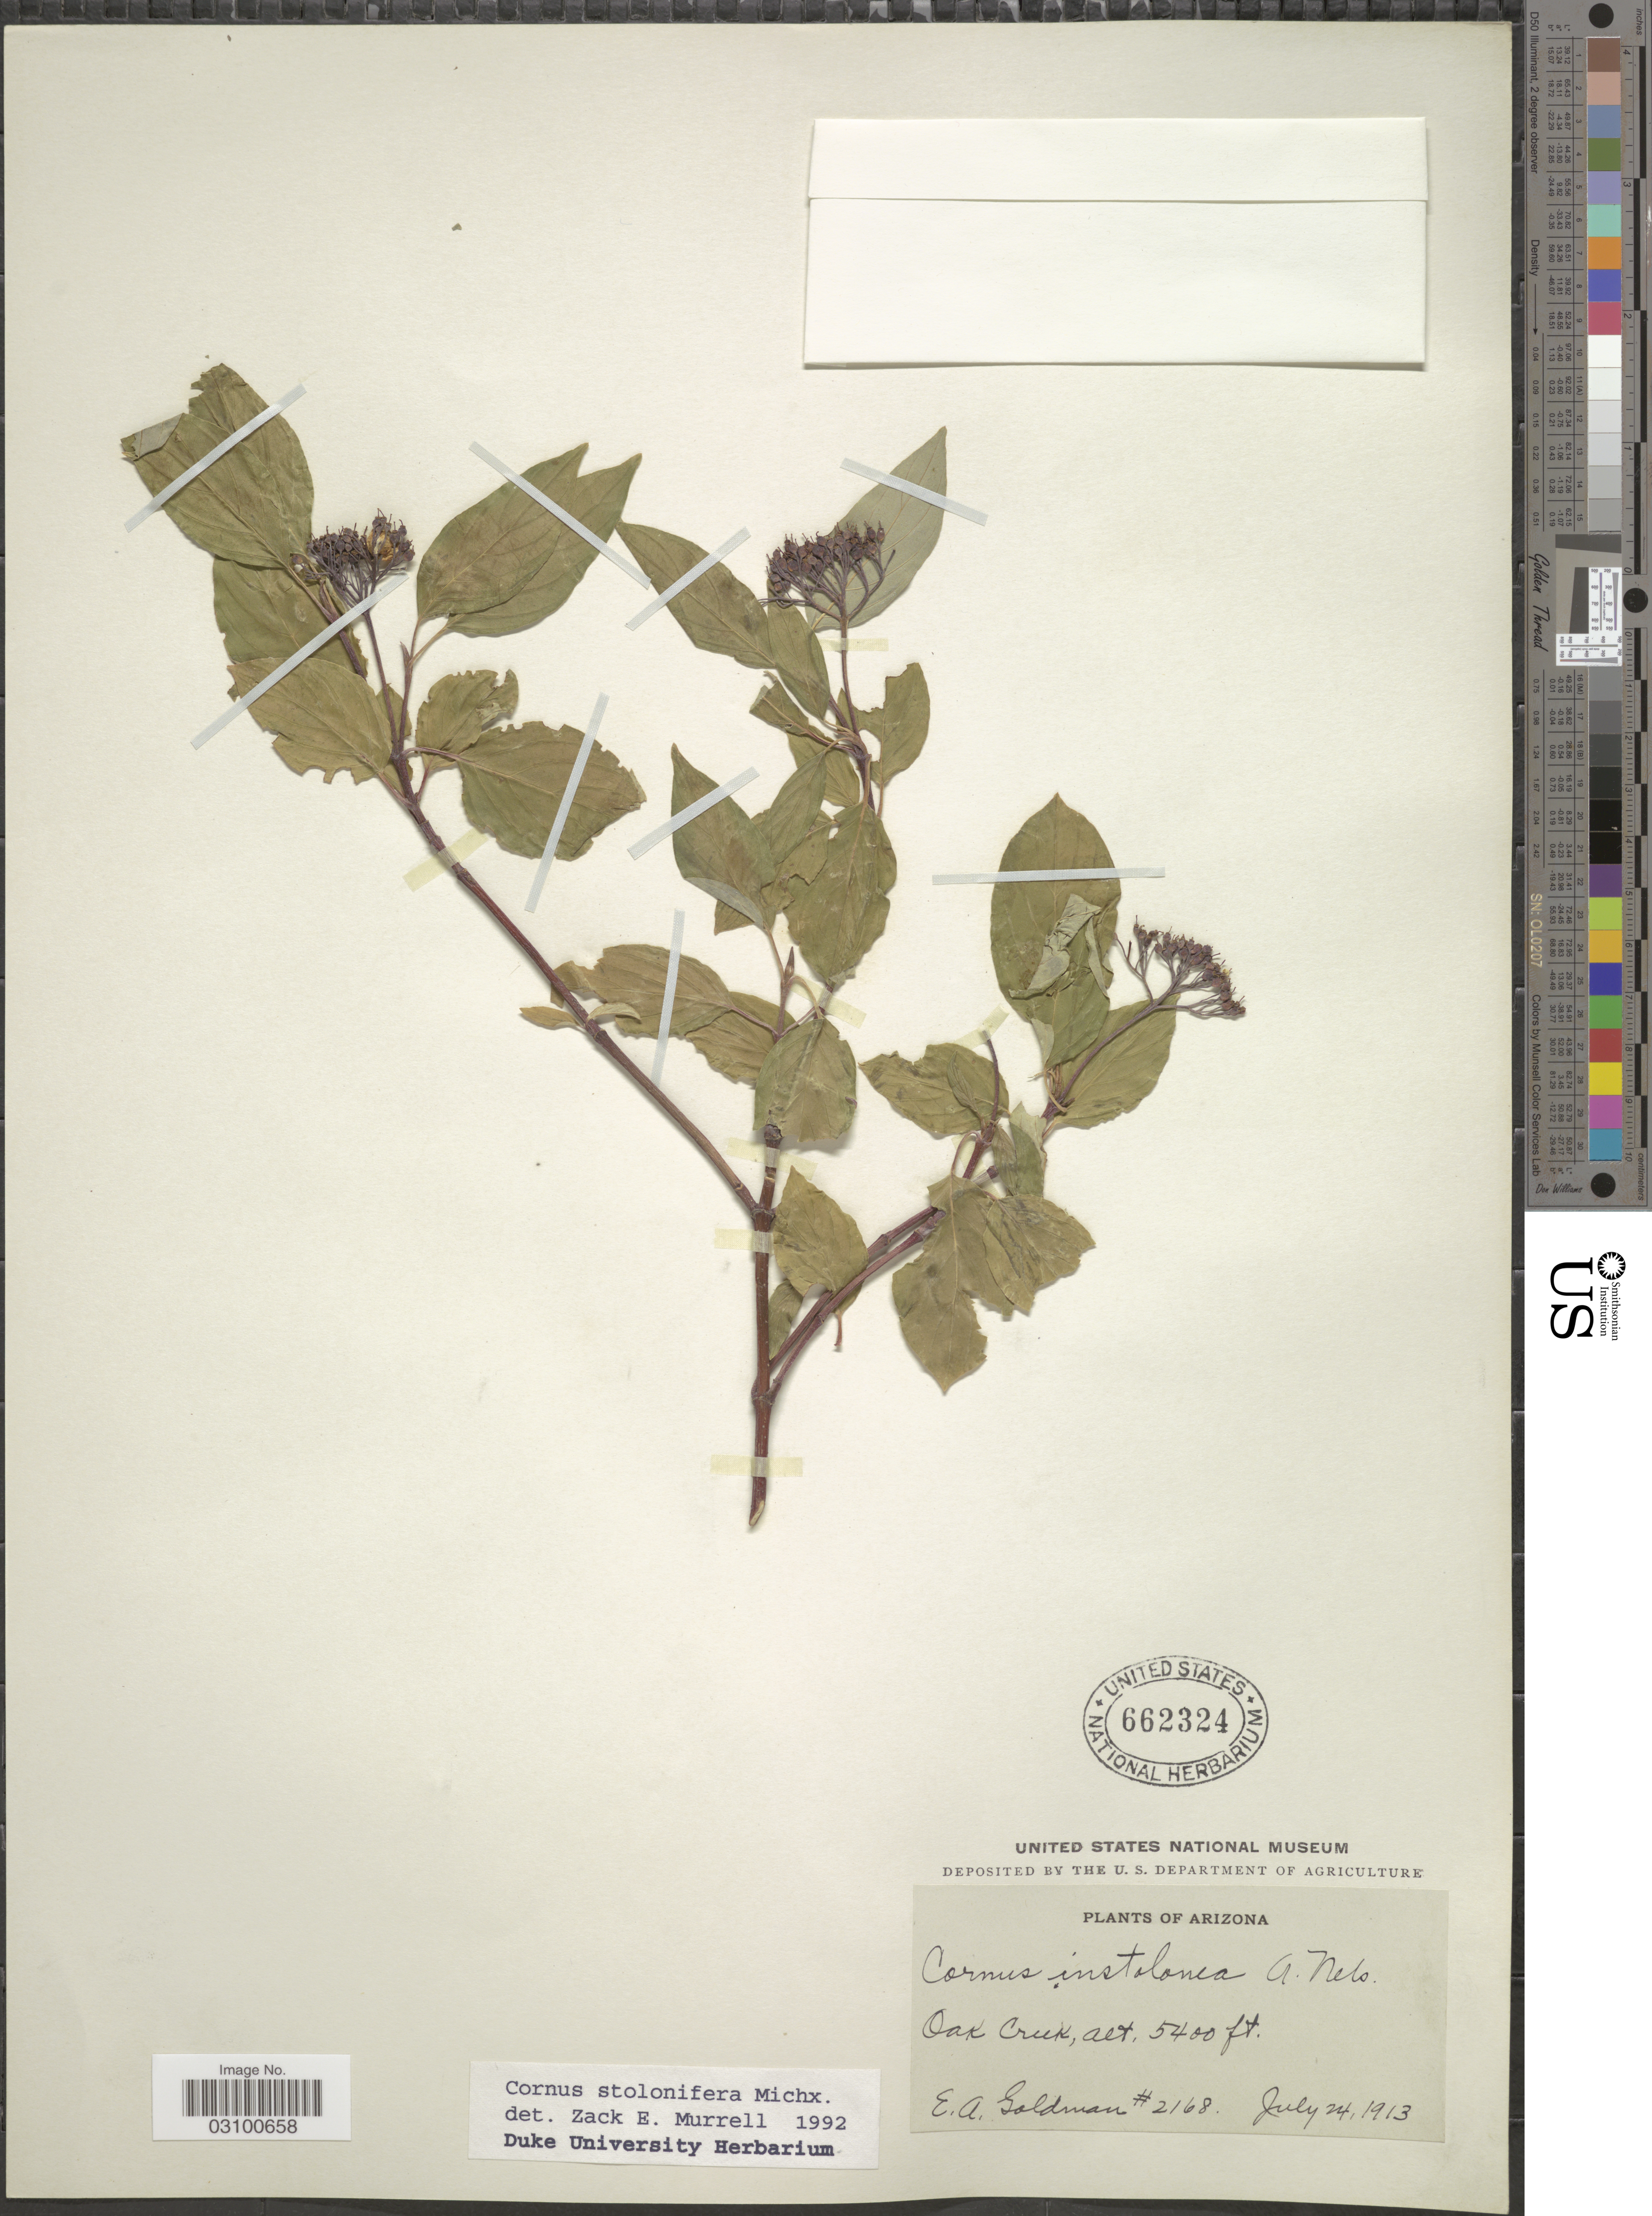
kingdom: Plantae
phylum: Tracheophyta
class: Magnoliopsida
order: Cornales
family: Cornaceae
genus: Cornus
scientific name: Cornus sericea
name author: L.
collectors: E. A. Goldman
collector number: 2168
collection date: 1913-07-24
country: United States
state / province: Arizona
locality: Oak Creek.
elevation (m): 1646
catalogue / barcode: US 662324